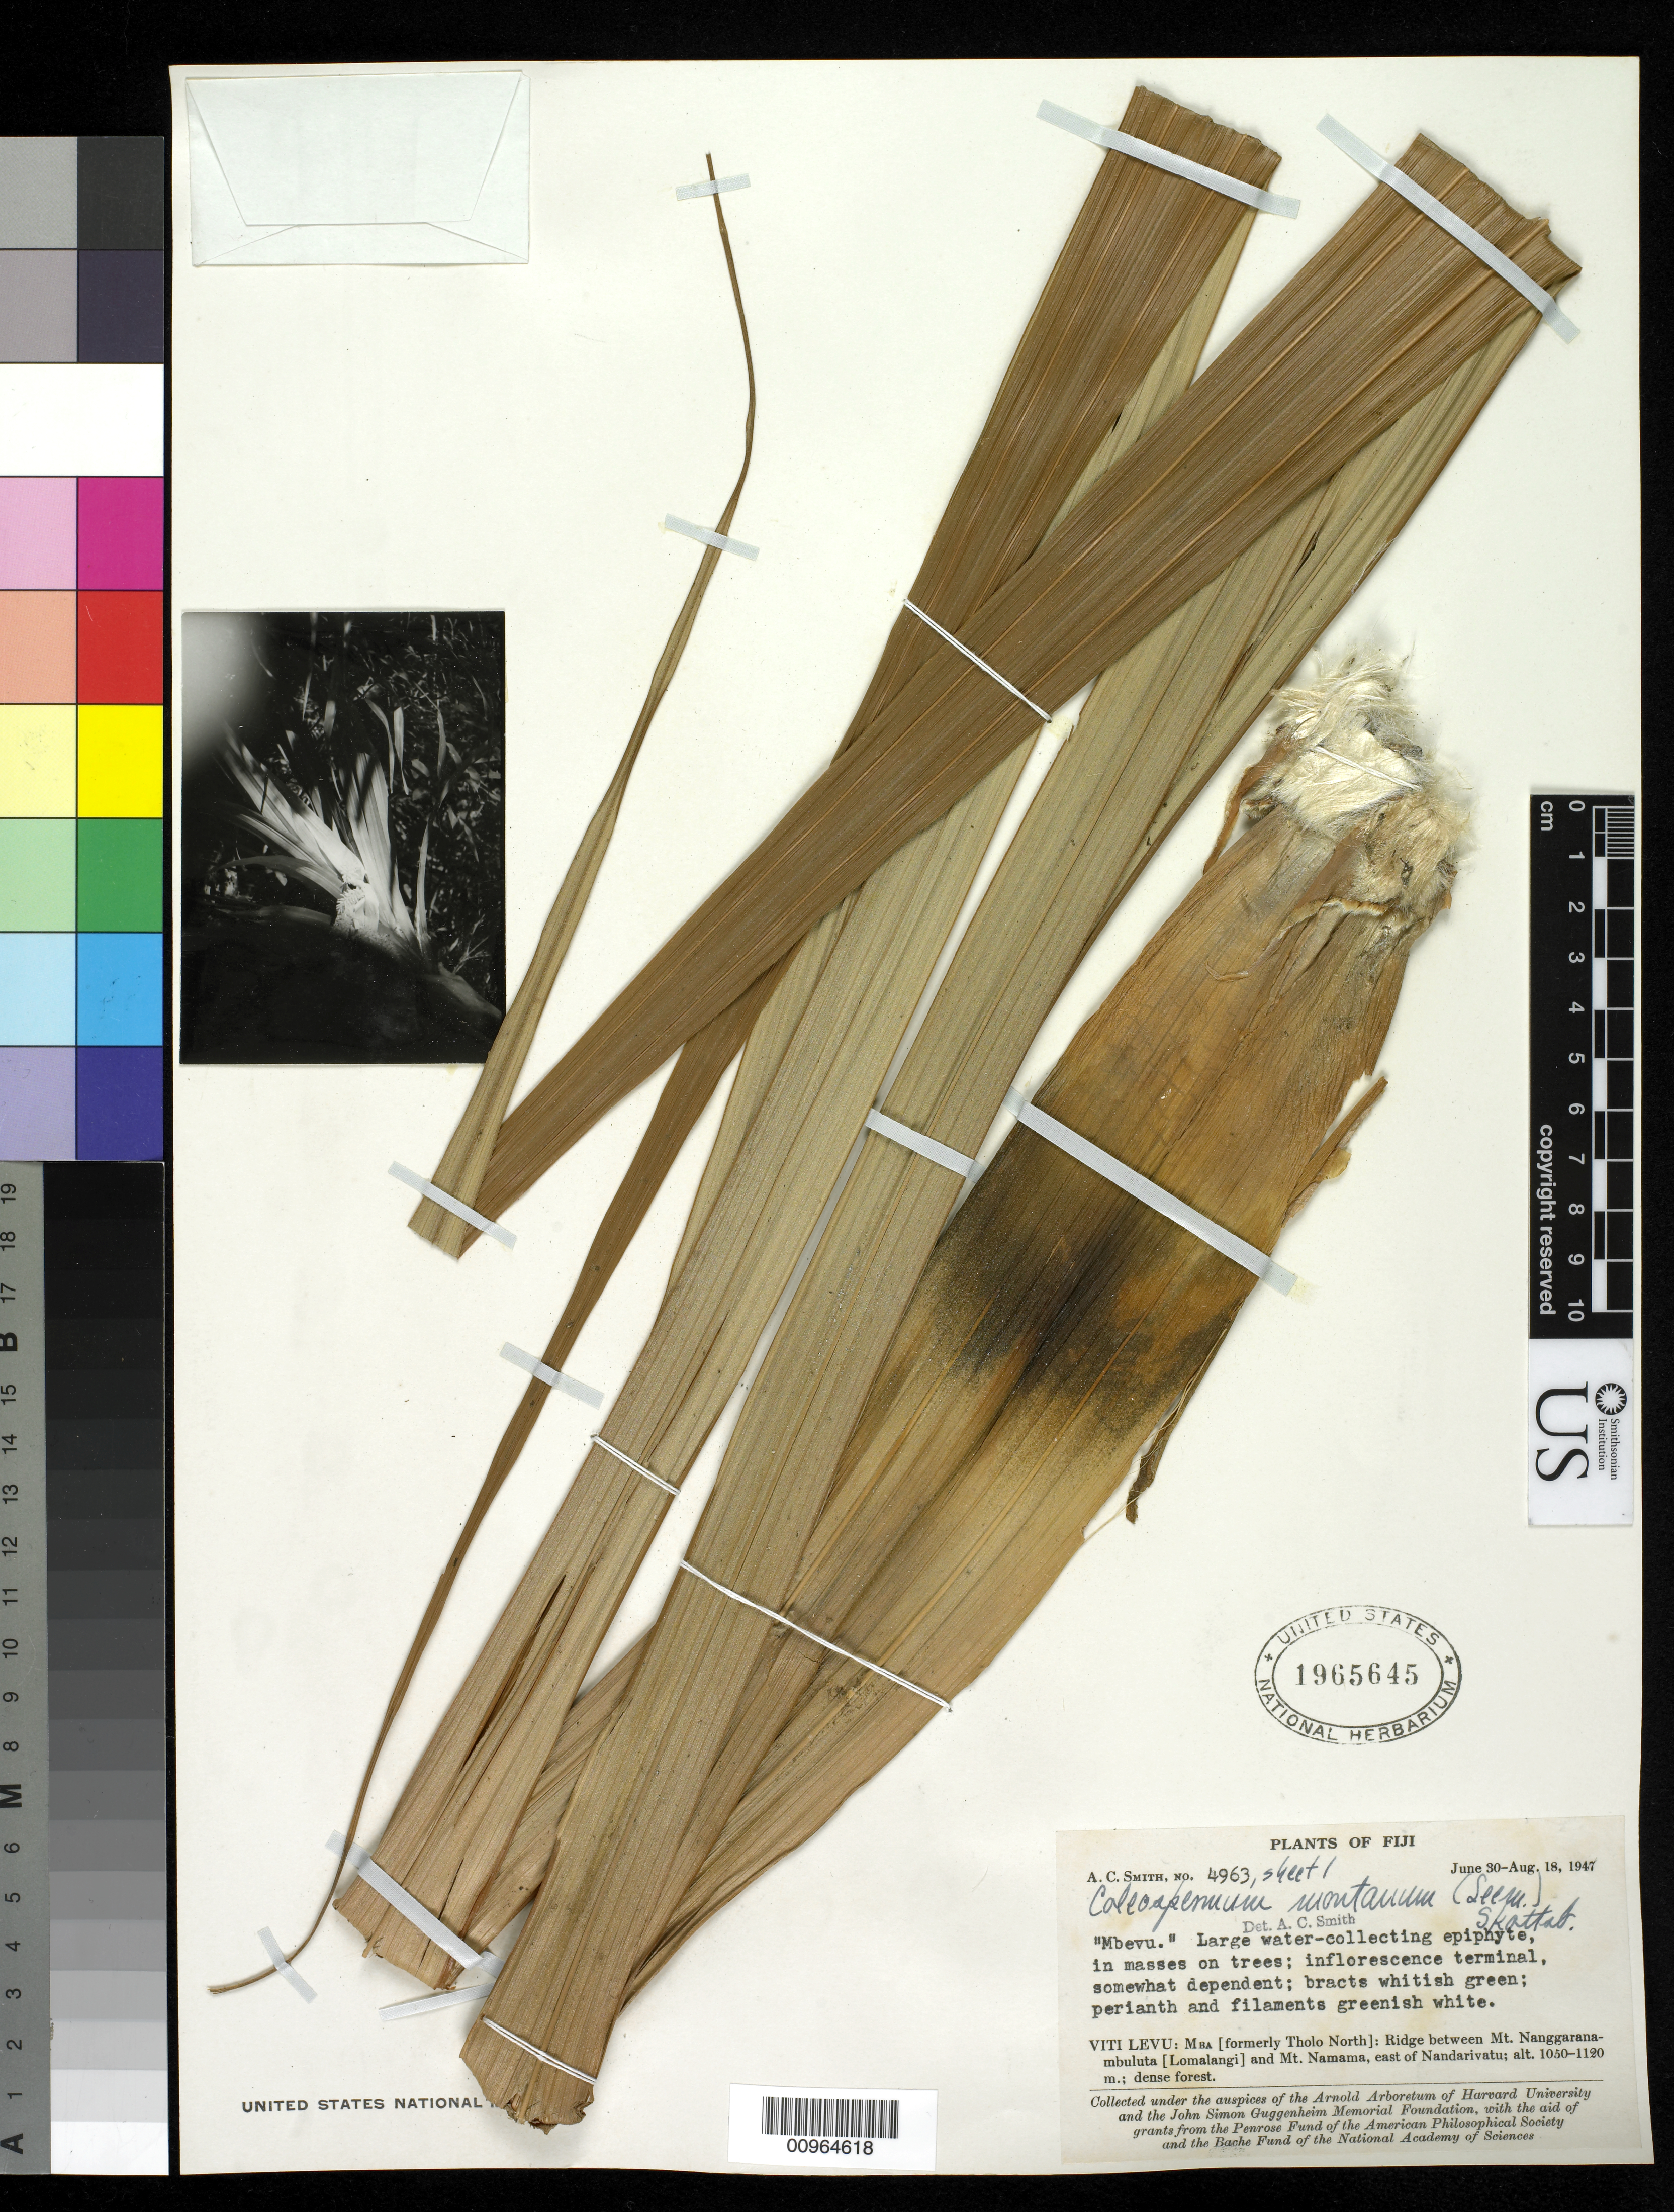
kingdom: Plantae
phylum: Tracheophyta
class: Liliopsida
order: Asparagales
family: Asteliaceae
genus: Astelia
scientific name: Astelia montana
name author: Seem.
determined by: Strong, Mark T., (BOT), Smithsonian Institution - National Museum of Natural History (UNITED STATES)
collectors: C. A. Smith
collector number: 4963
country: Fiji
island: Viti Levu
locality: Mba (formerly Tholo North): Ridge between Mt. Nanggaranambu (Lomalangi) and Mt. Namama, east of Nandarivatu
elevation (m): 1050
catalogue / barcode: US 1965645